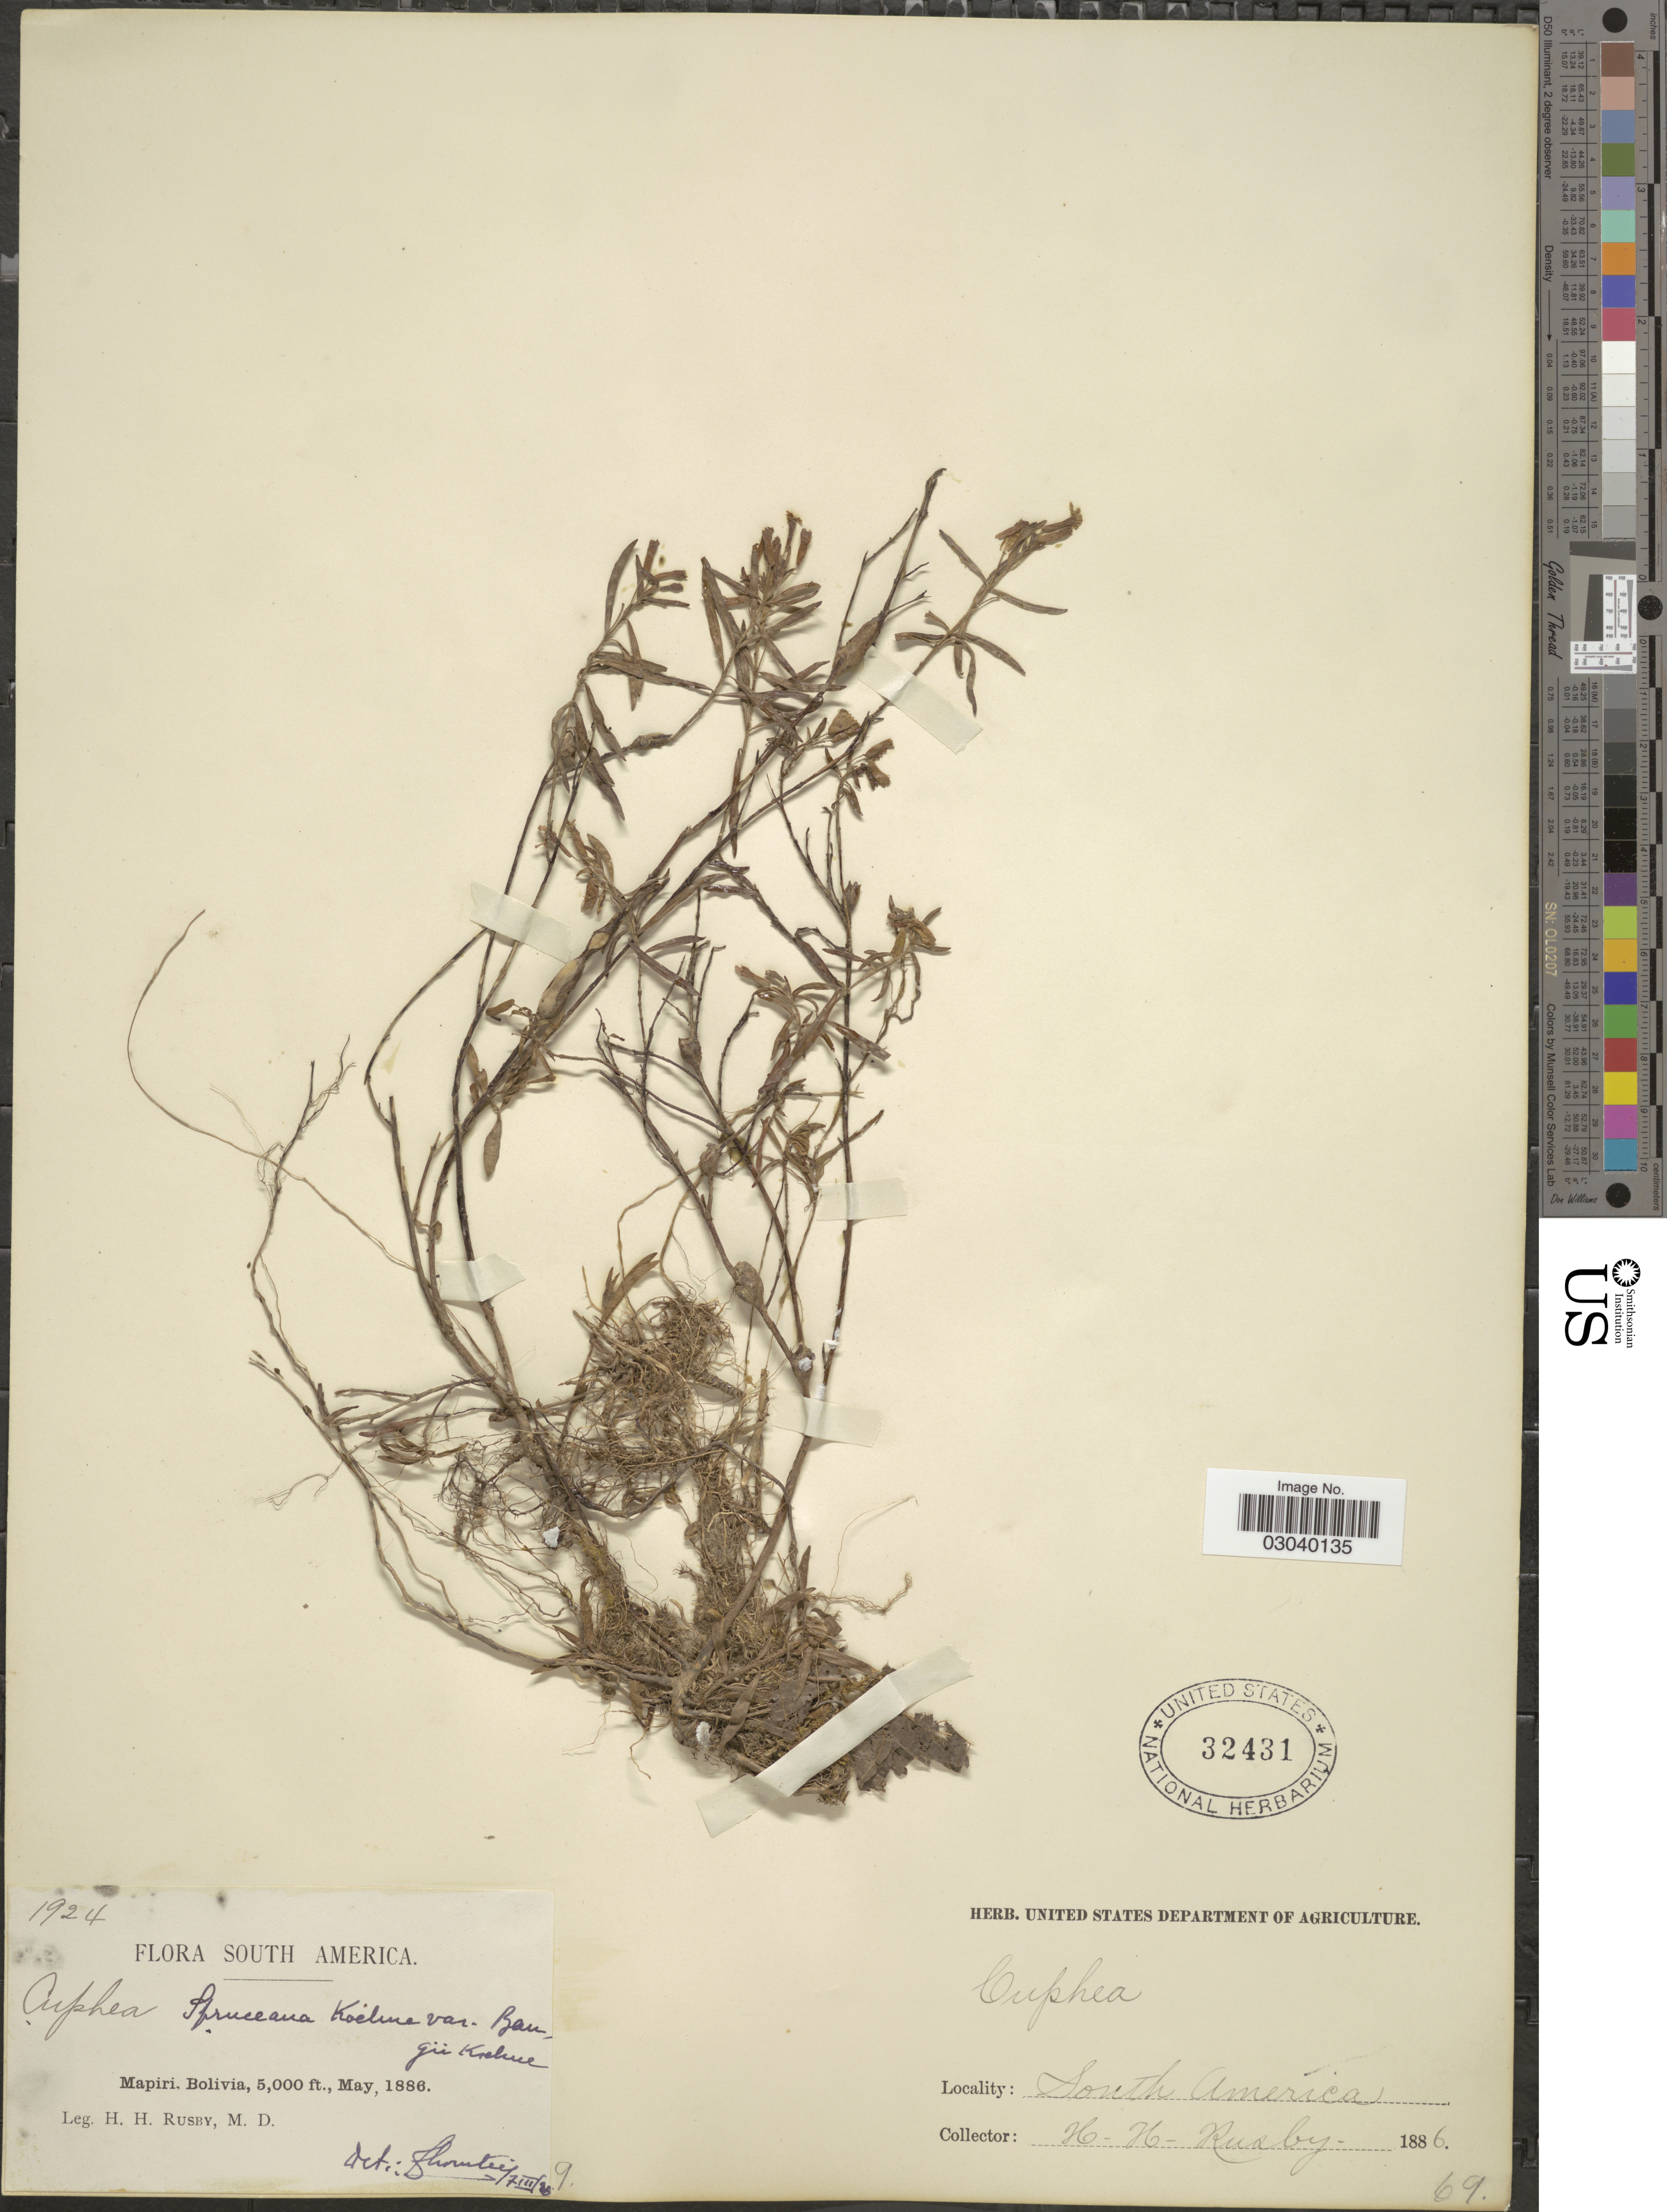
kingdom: Plantae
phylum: Tracheophyta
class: Magnoliopsida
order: Myrtales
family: Lythraceae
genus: Cuphea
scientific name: Cuphea spruceana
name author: Koehne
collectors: H. H. Rusby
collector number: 1924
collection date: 1886-05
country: Bolivia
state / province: La Páz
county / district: Larecaja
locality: Mapiri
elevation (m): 1524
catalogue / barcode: US 32431